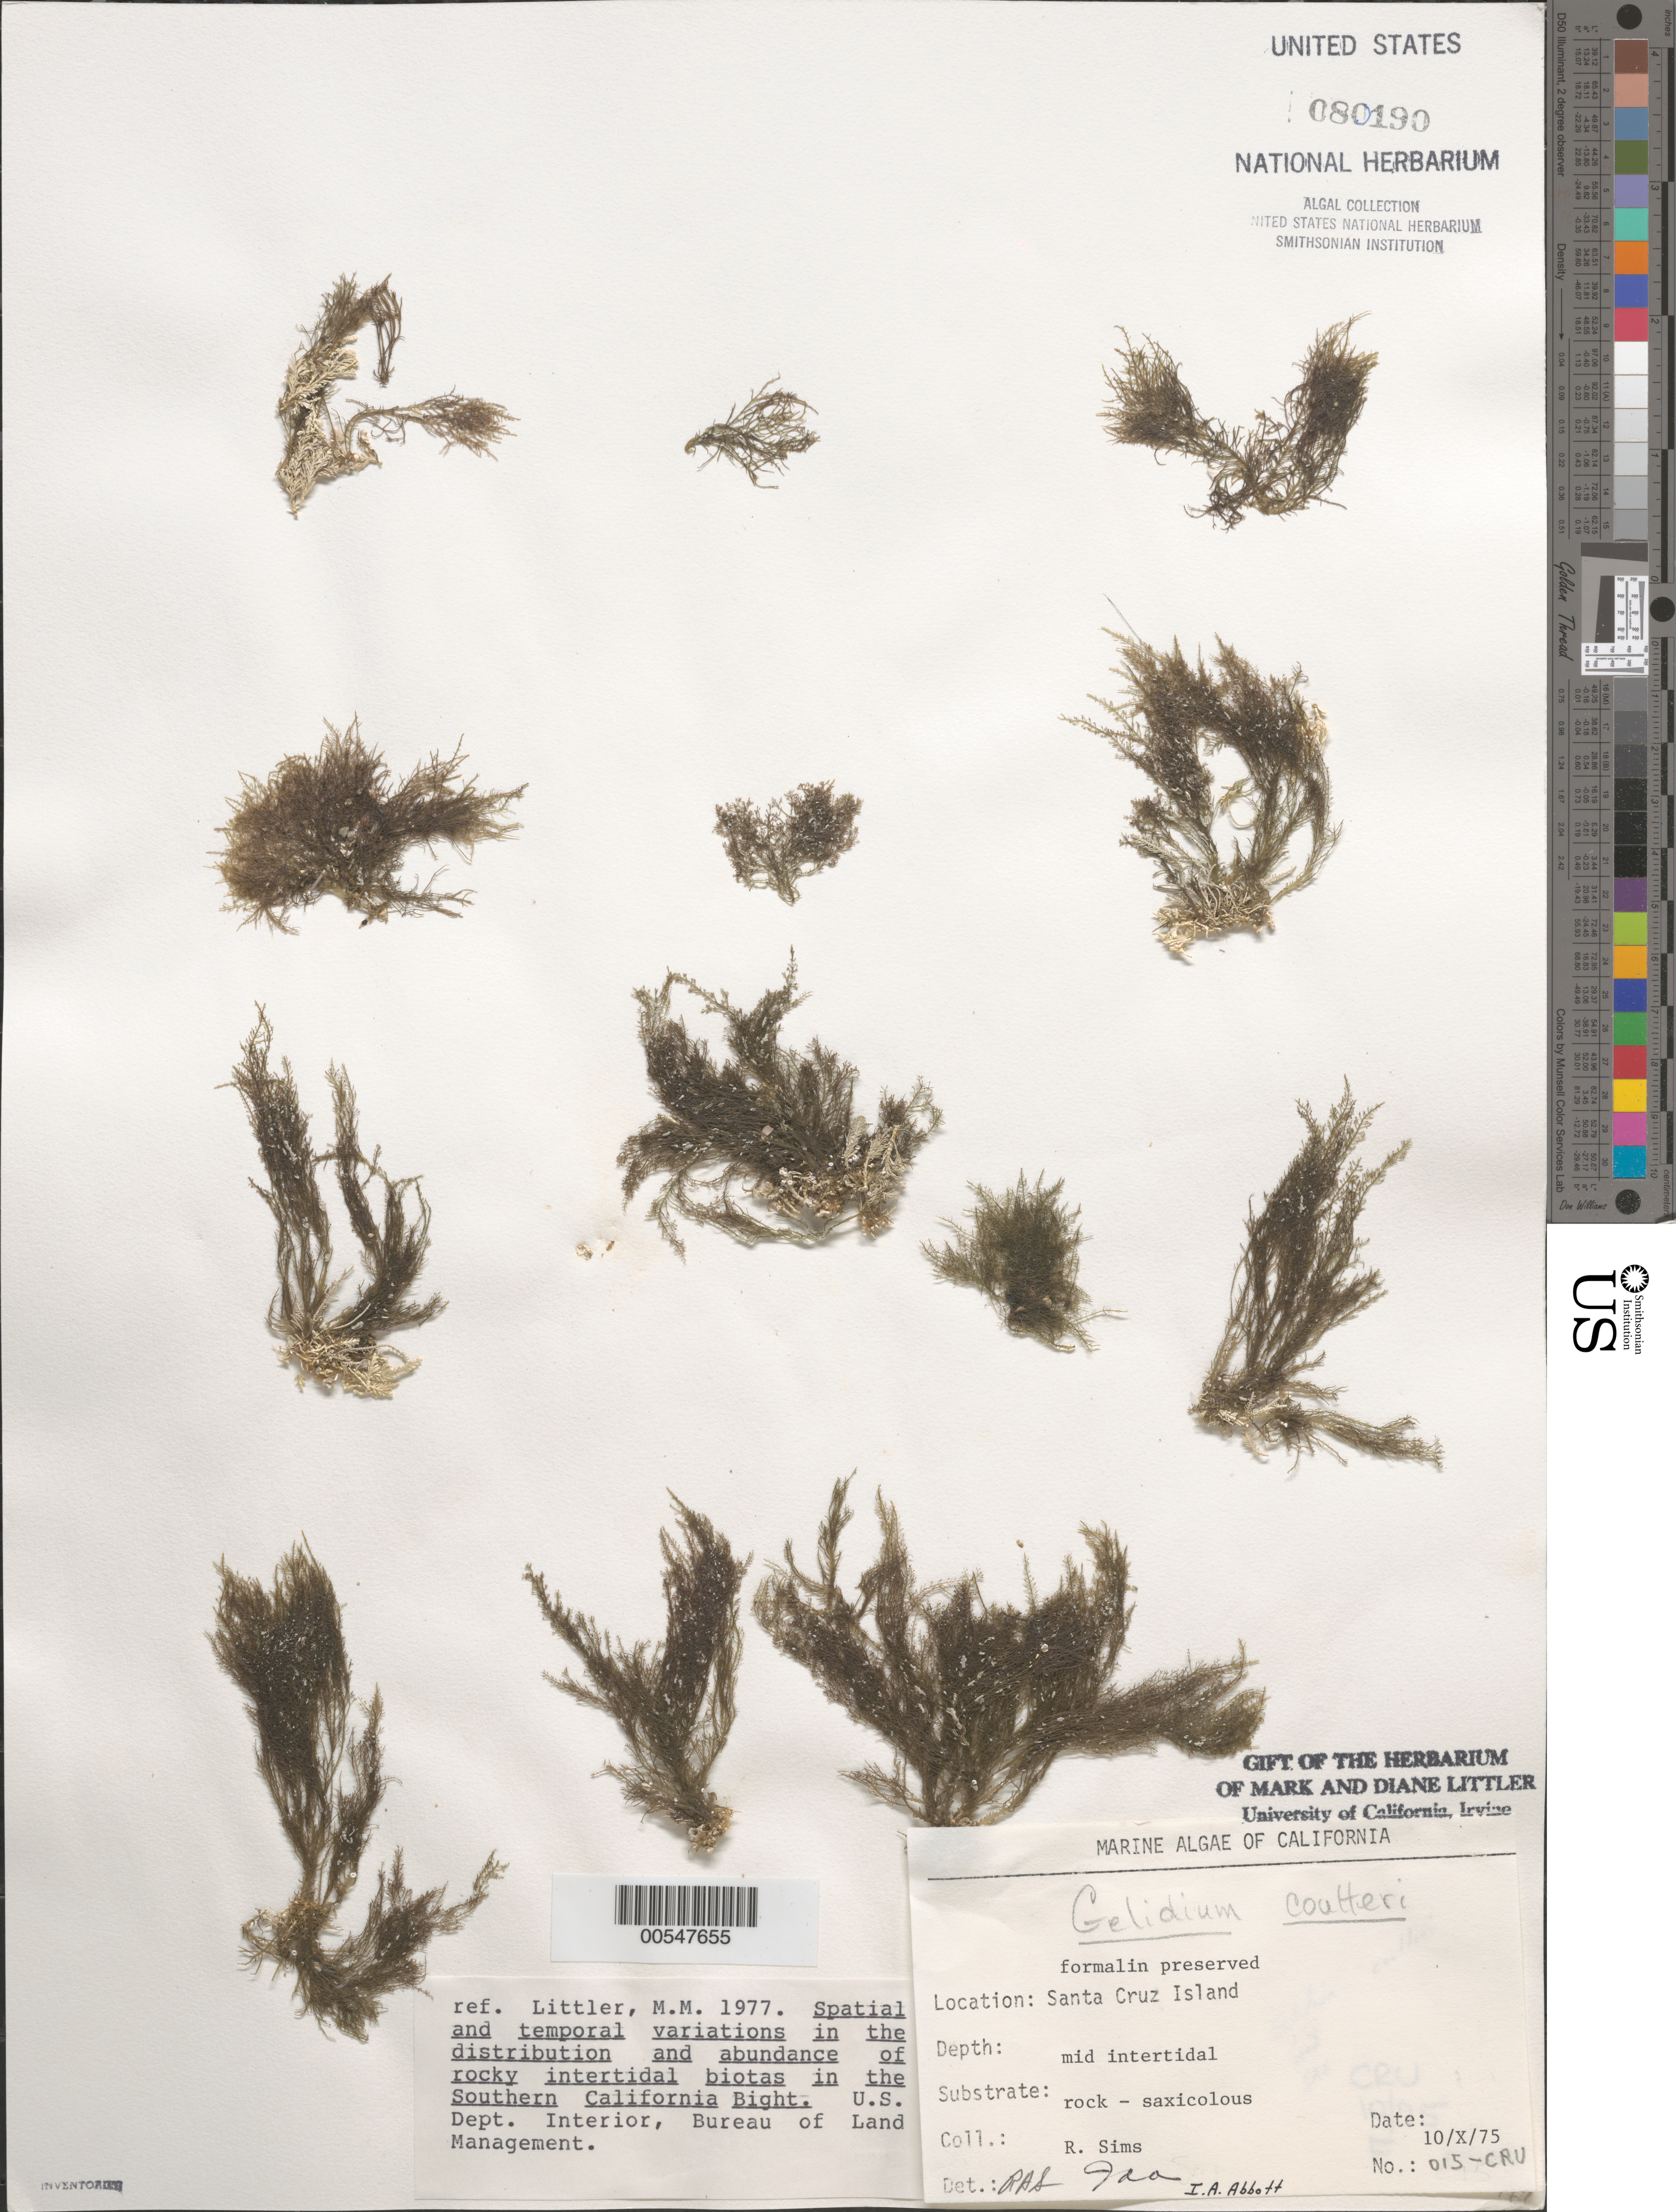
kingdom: Plantae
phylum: Rhodophyta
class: Florideophyceae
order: Gelidiales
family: Gelidiaceae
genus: Gelidium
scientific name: Gelidium coulteri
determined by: Abbott, Isabella A.; Sims, Robert H.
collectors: R. H. Sims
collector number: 015-cru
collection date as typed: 10 Oct 1975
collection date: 1975-10-10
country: United States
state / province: California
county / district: Santa Barbara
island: Santa Cruz Island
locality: Willows Anchorage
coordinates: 33 57'38"N, 119 45'18"W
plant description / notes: BLM-SOCALBIGHT Rocky Intertidal Survey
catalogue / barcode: US 80190